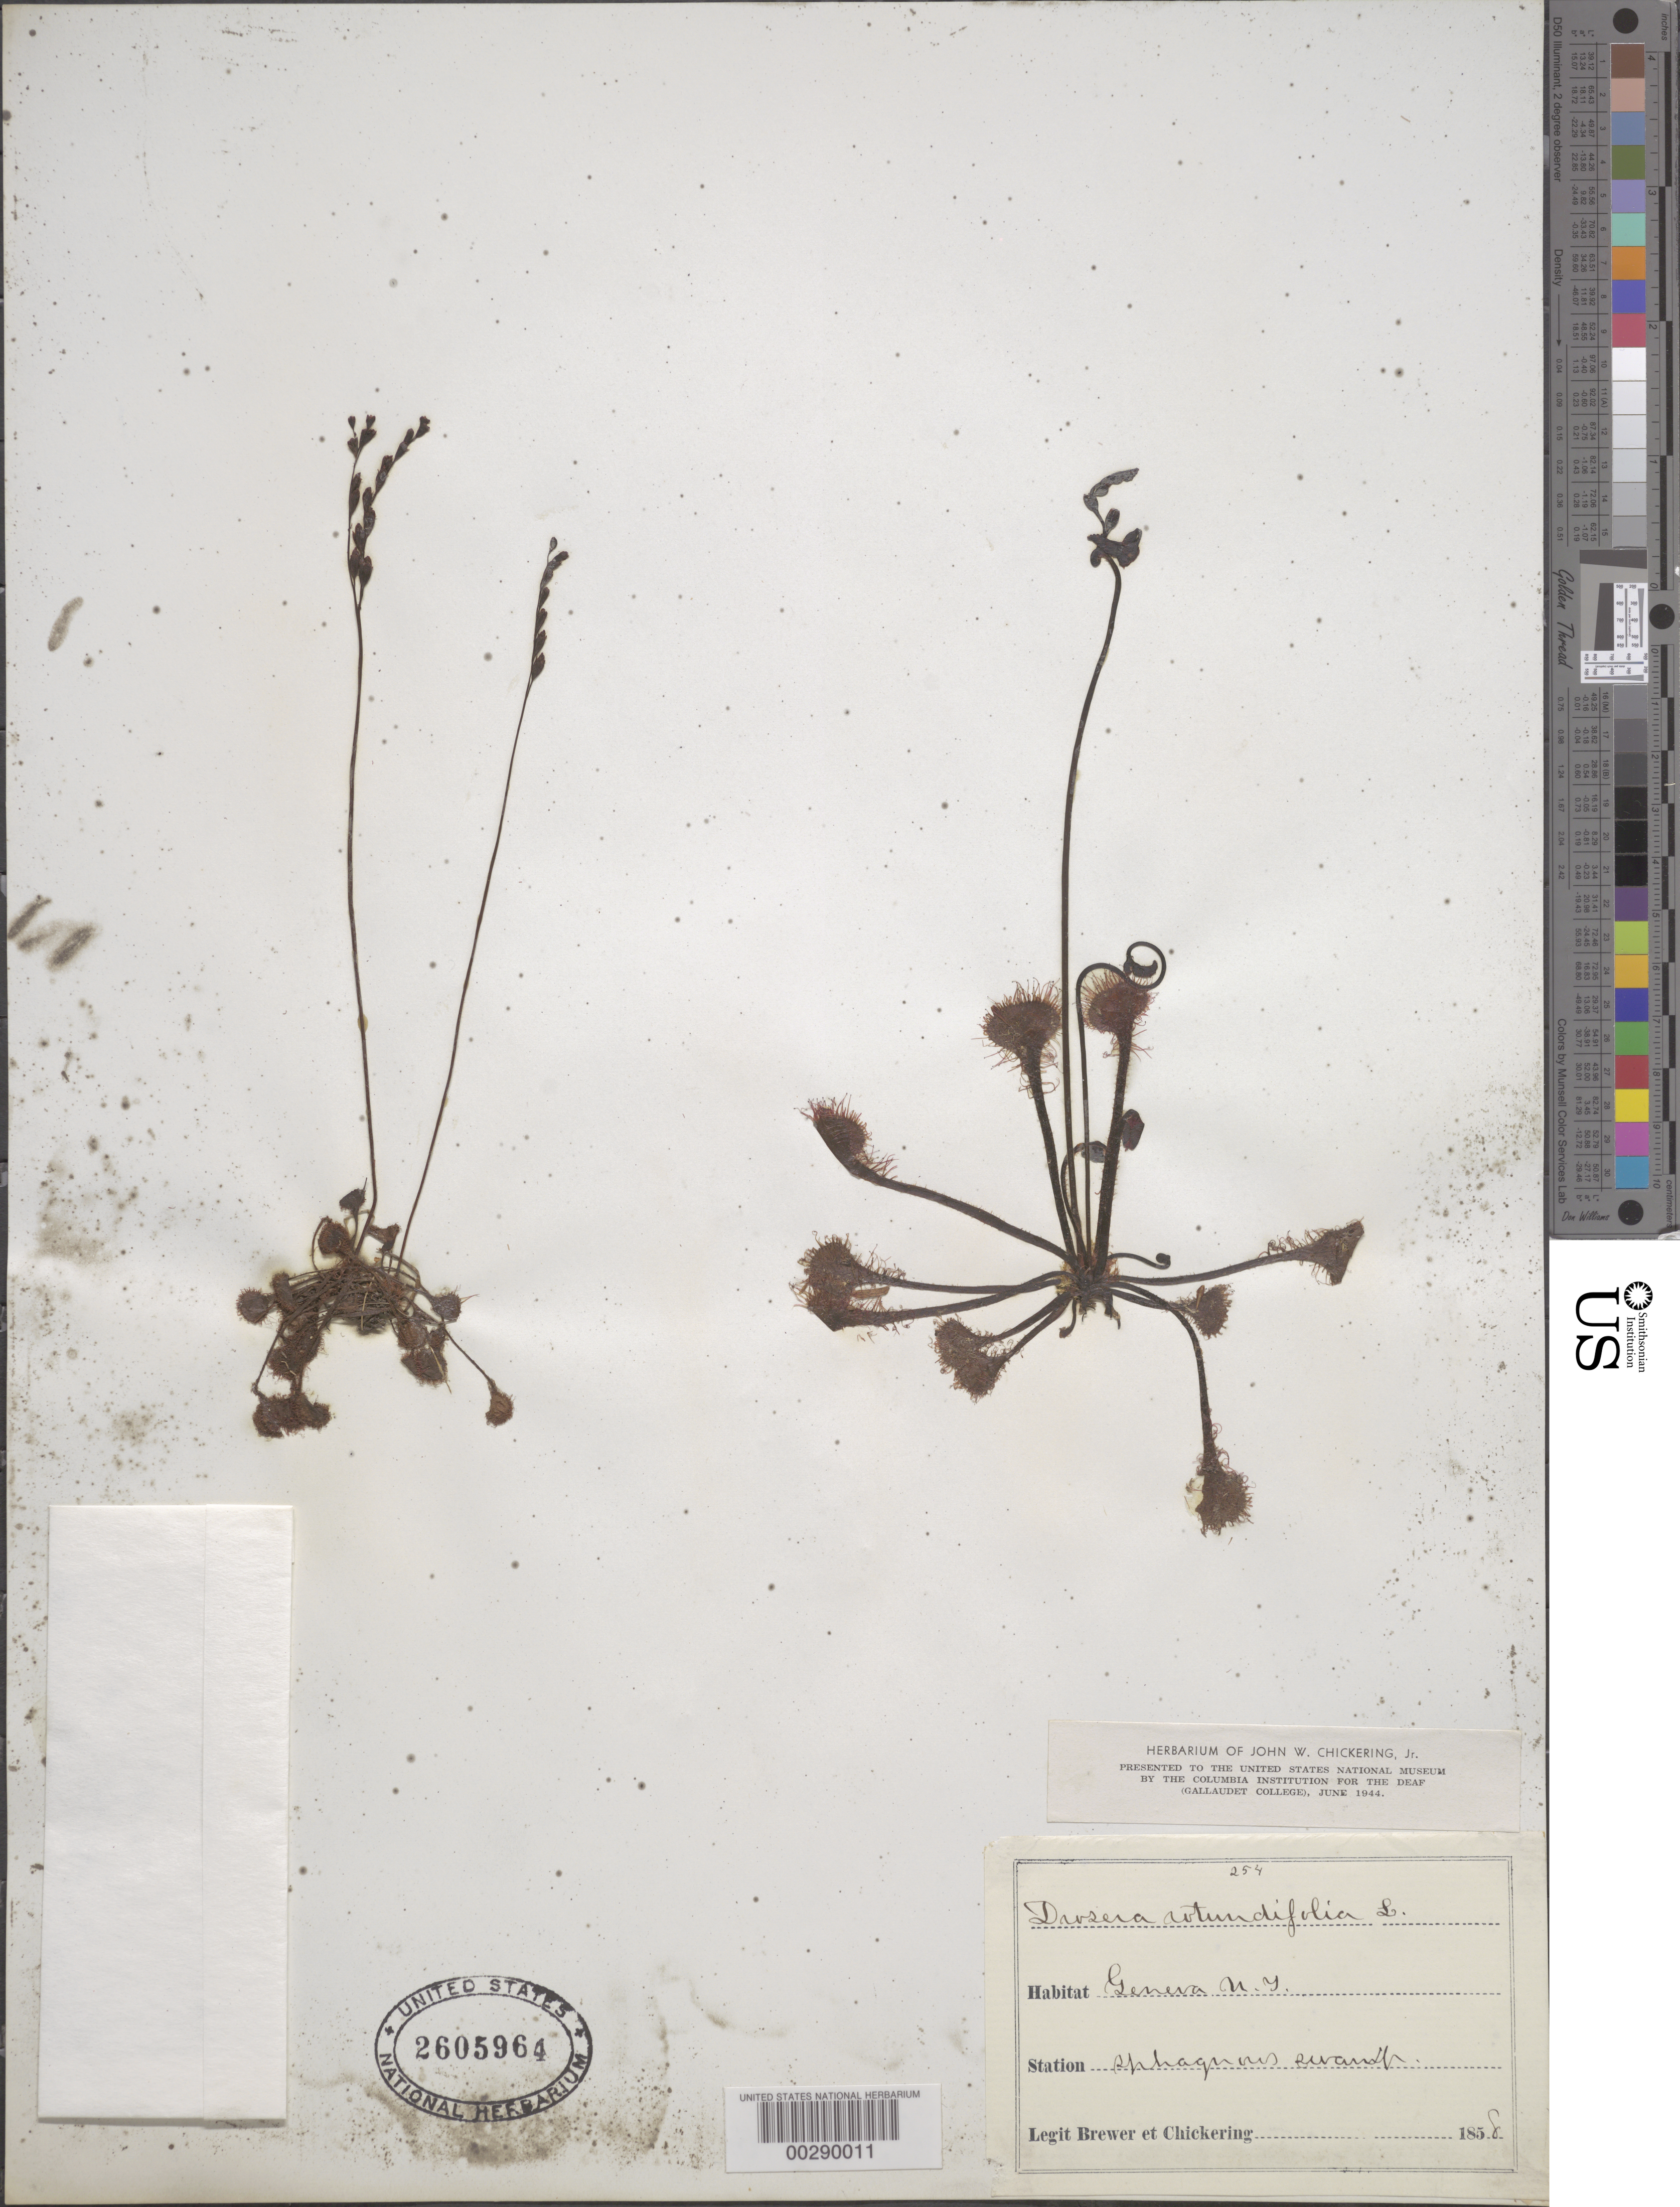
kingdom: Plantae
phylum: Tracheophyta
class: Magnoliopsida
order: Caryophyllales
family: Droseraceae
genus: Drosera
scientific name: Drosera rotundifolia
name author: L.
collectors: W. H. Brewer & J. W. Chickering Jr.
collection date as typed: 1858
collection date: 1858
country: United States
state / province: New York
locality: Geneva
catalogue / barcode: US 2605964